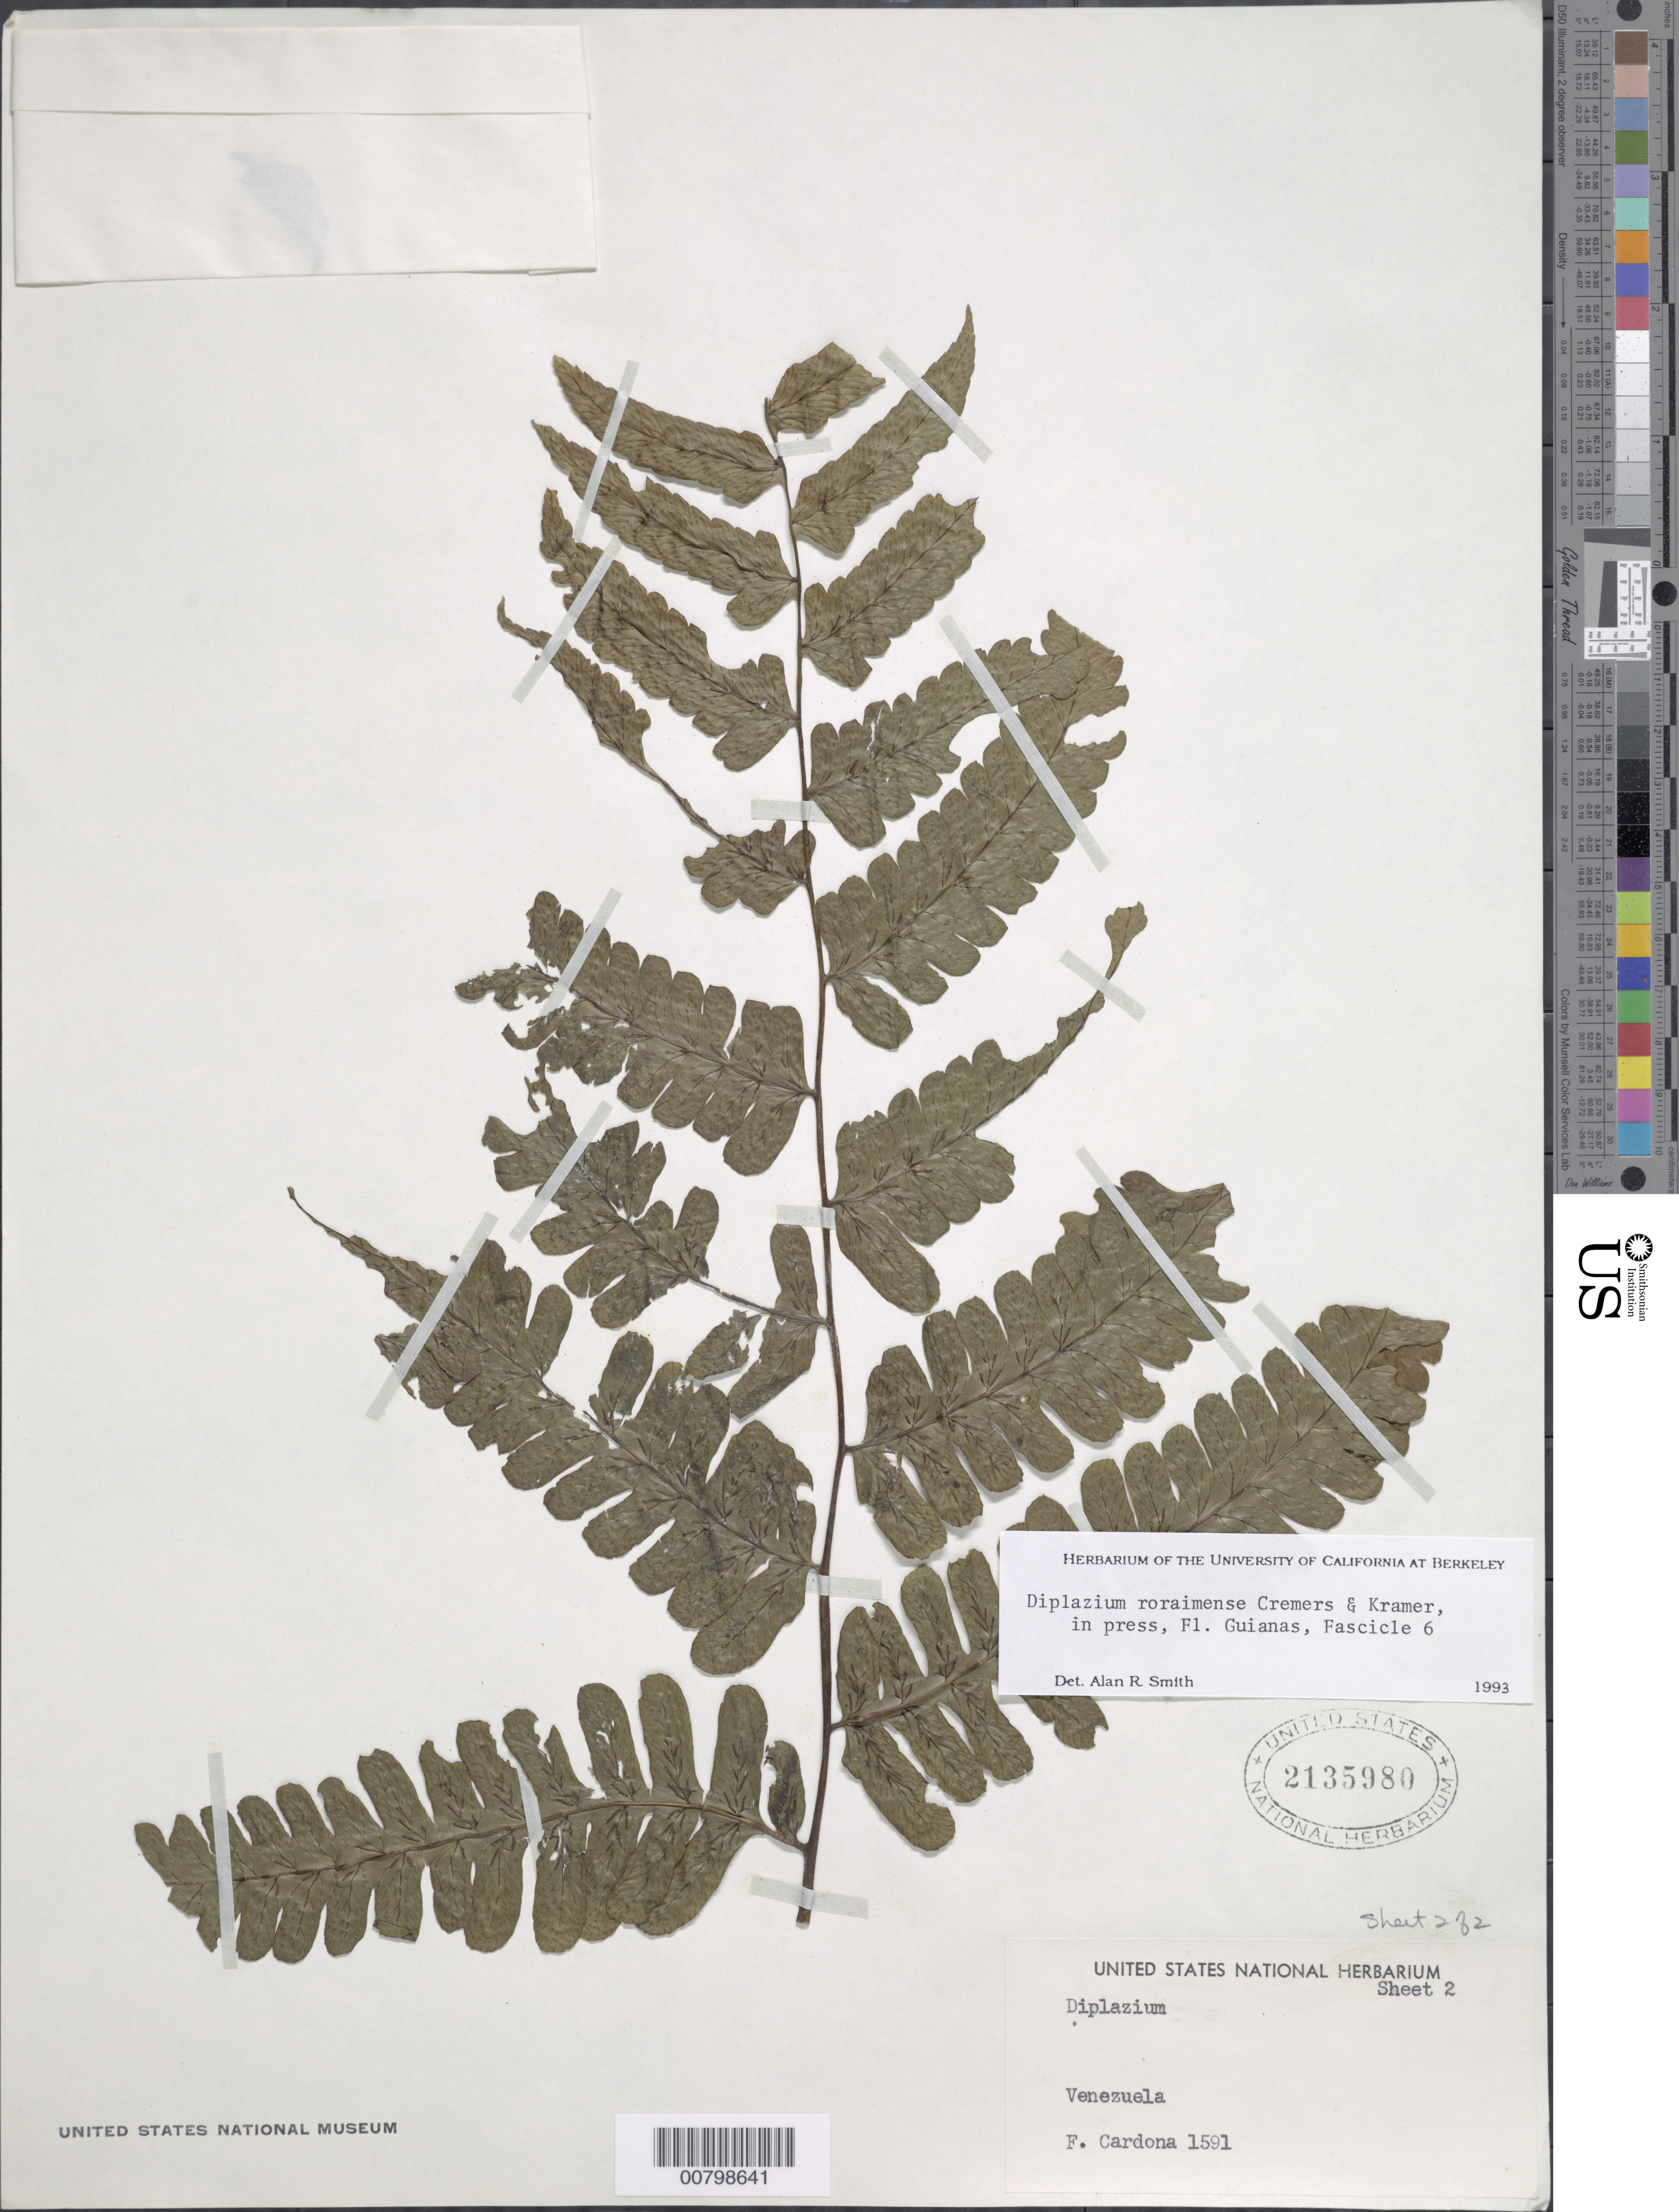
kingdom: Plantae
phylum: Tracheophyta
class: Polypodiopsida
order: Polypodiales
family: Athyriaceae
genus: Diplazium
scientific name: Diplazium roraimense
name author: Cremers & K.U. Kramer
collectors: F. Cardona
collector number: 1591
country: Maldive Islands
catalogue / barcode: US 2135980